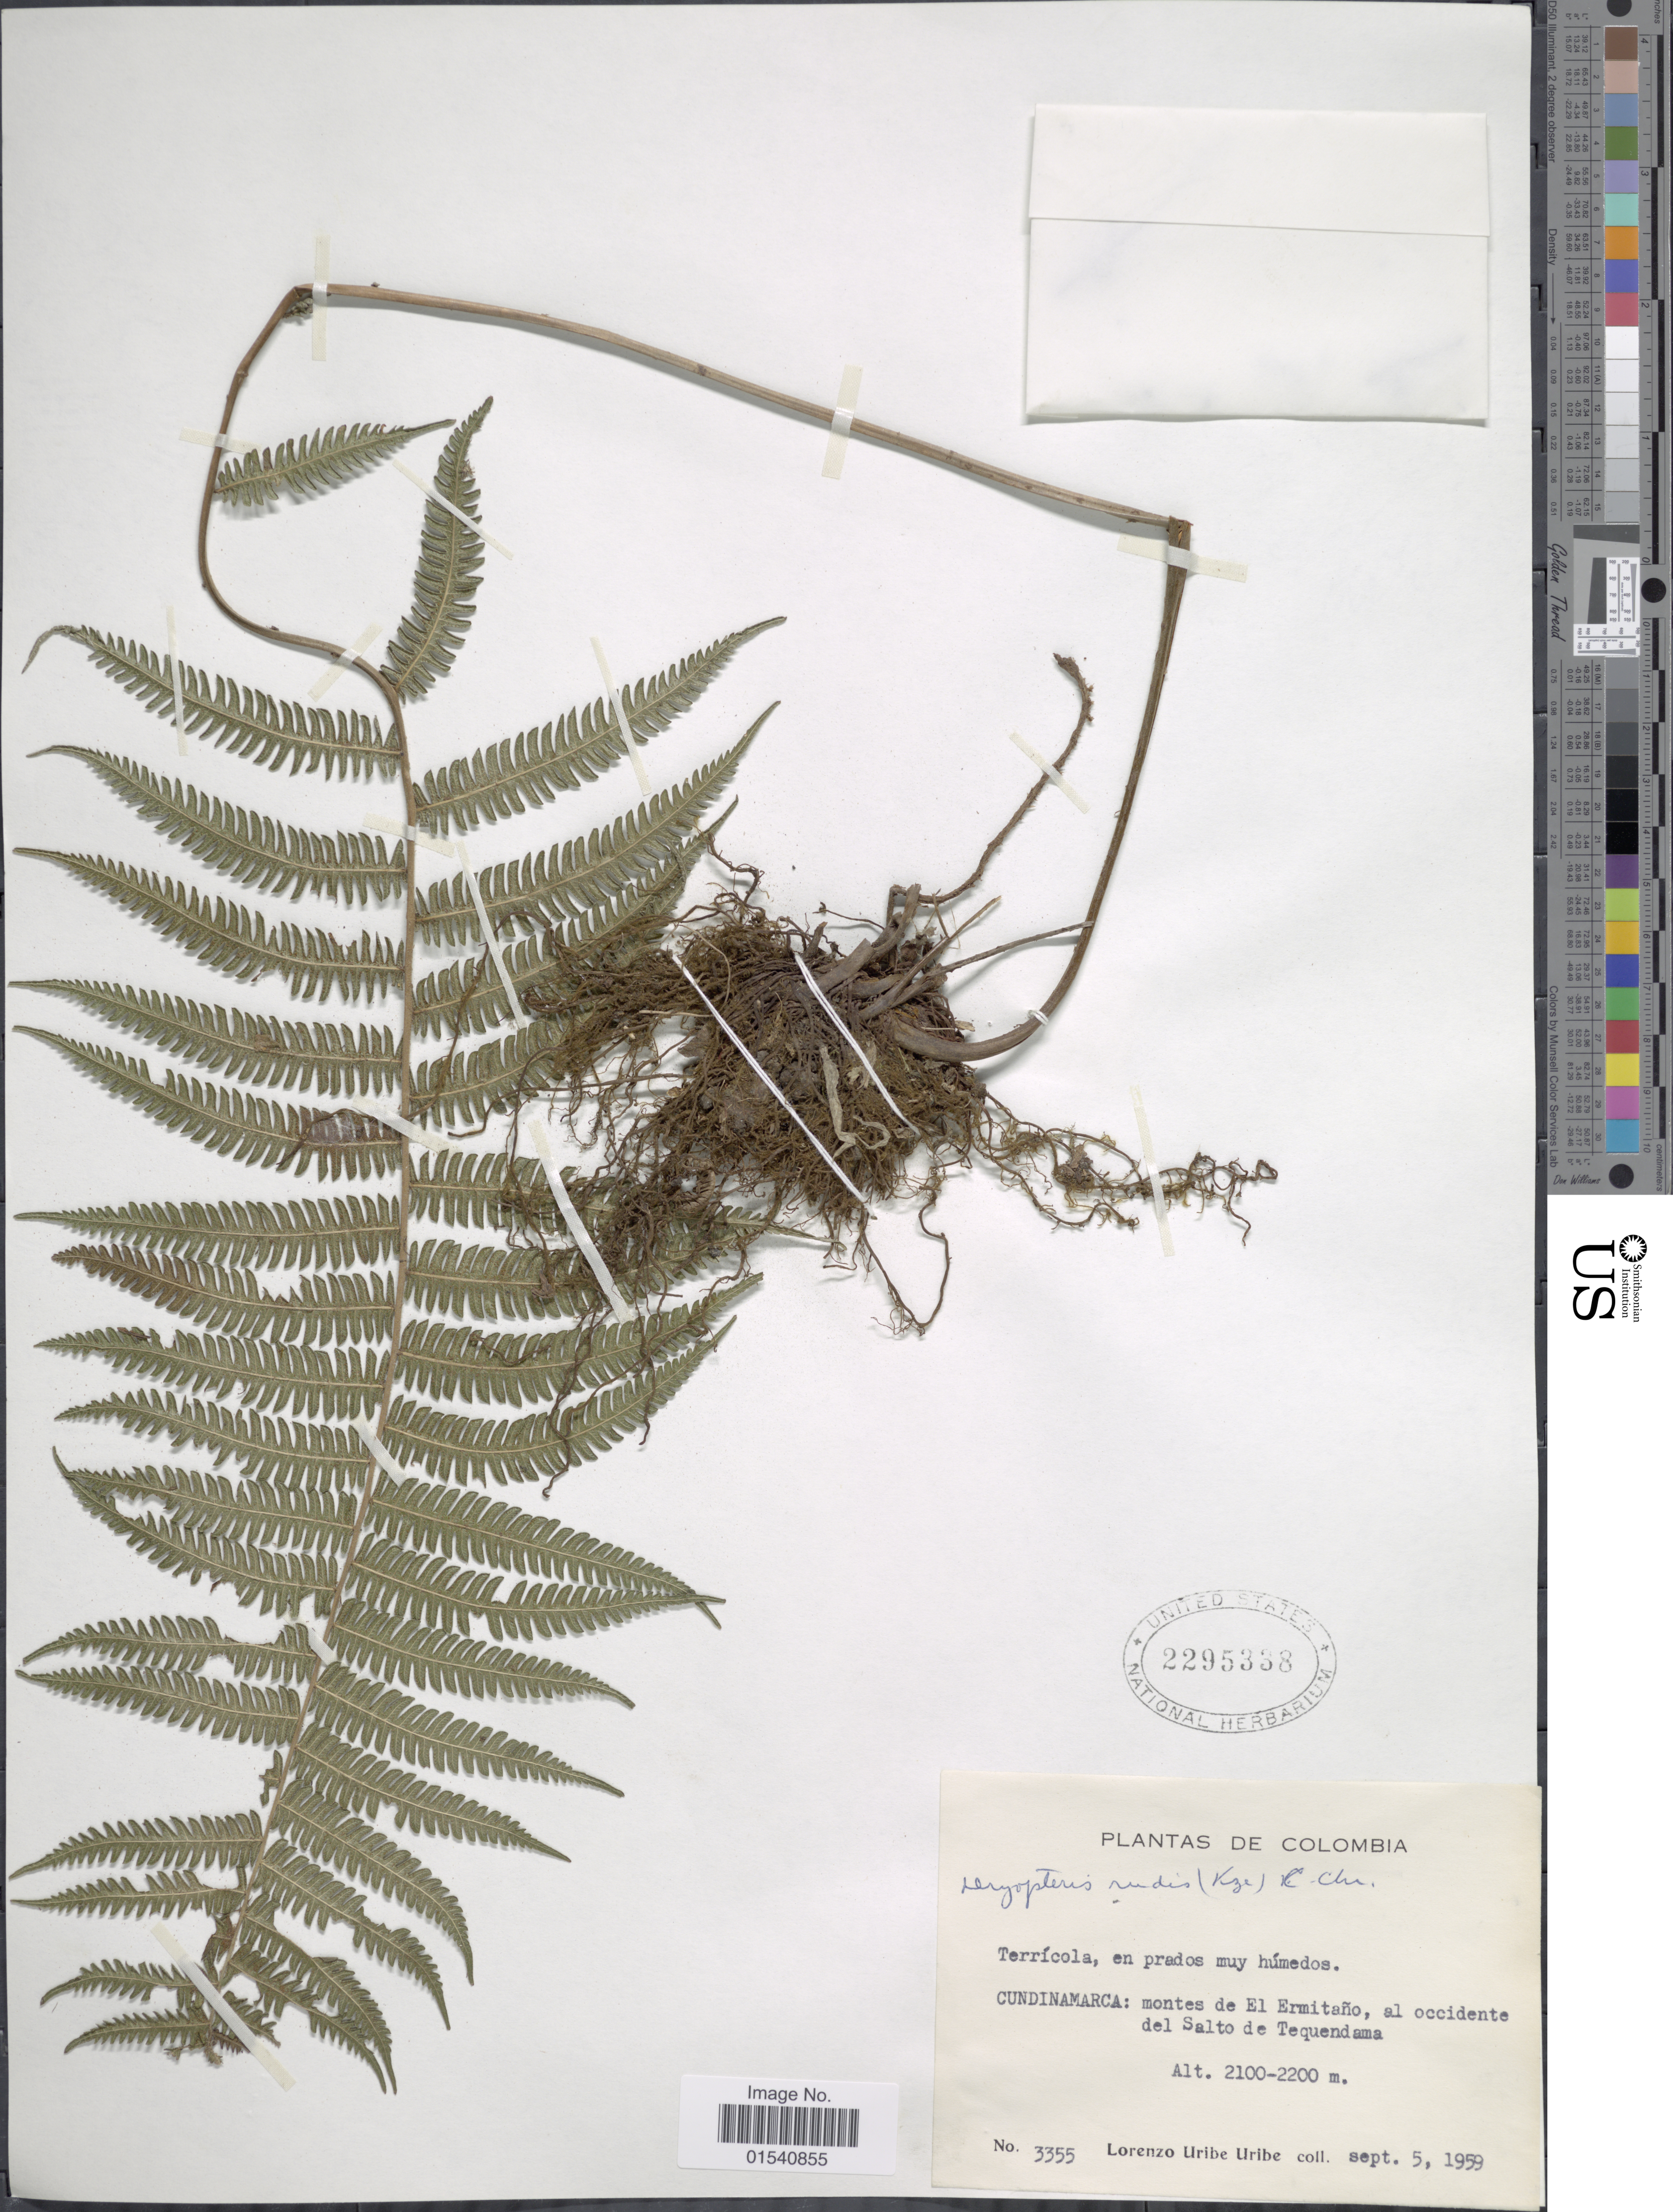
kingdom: Plantae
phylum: Tracheophyta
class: Polypodiopsida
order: Polypodiales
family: Thelypteridaceae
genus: Amauropelta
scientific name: Amauropelta rudis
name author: (Kunze) Pic. Serm.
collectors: L. Uribe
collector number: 3355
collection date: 1959-09-05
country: Colombia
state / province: Cundinamarca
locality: Montes de El Ermitaño, al occidente del Salto de Tequendama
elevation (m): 2100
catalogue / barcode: US 2295338